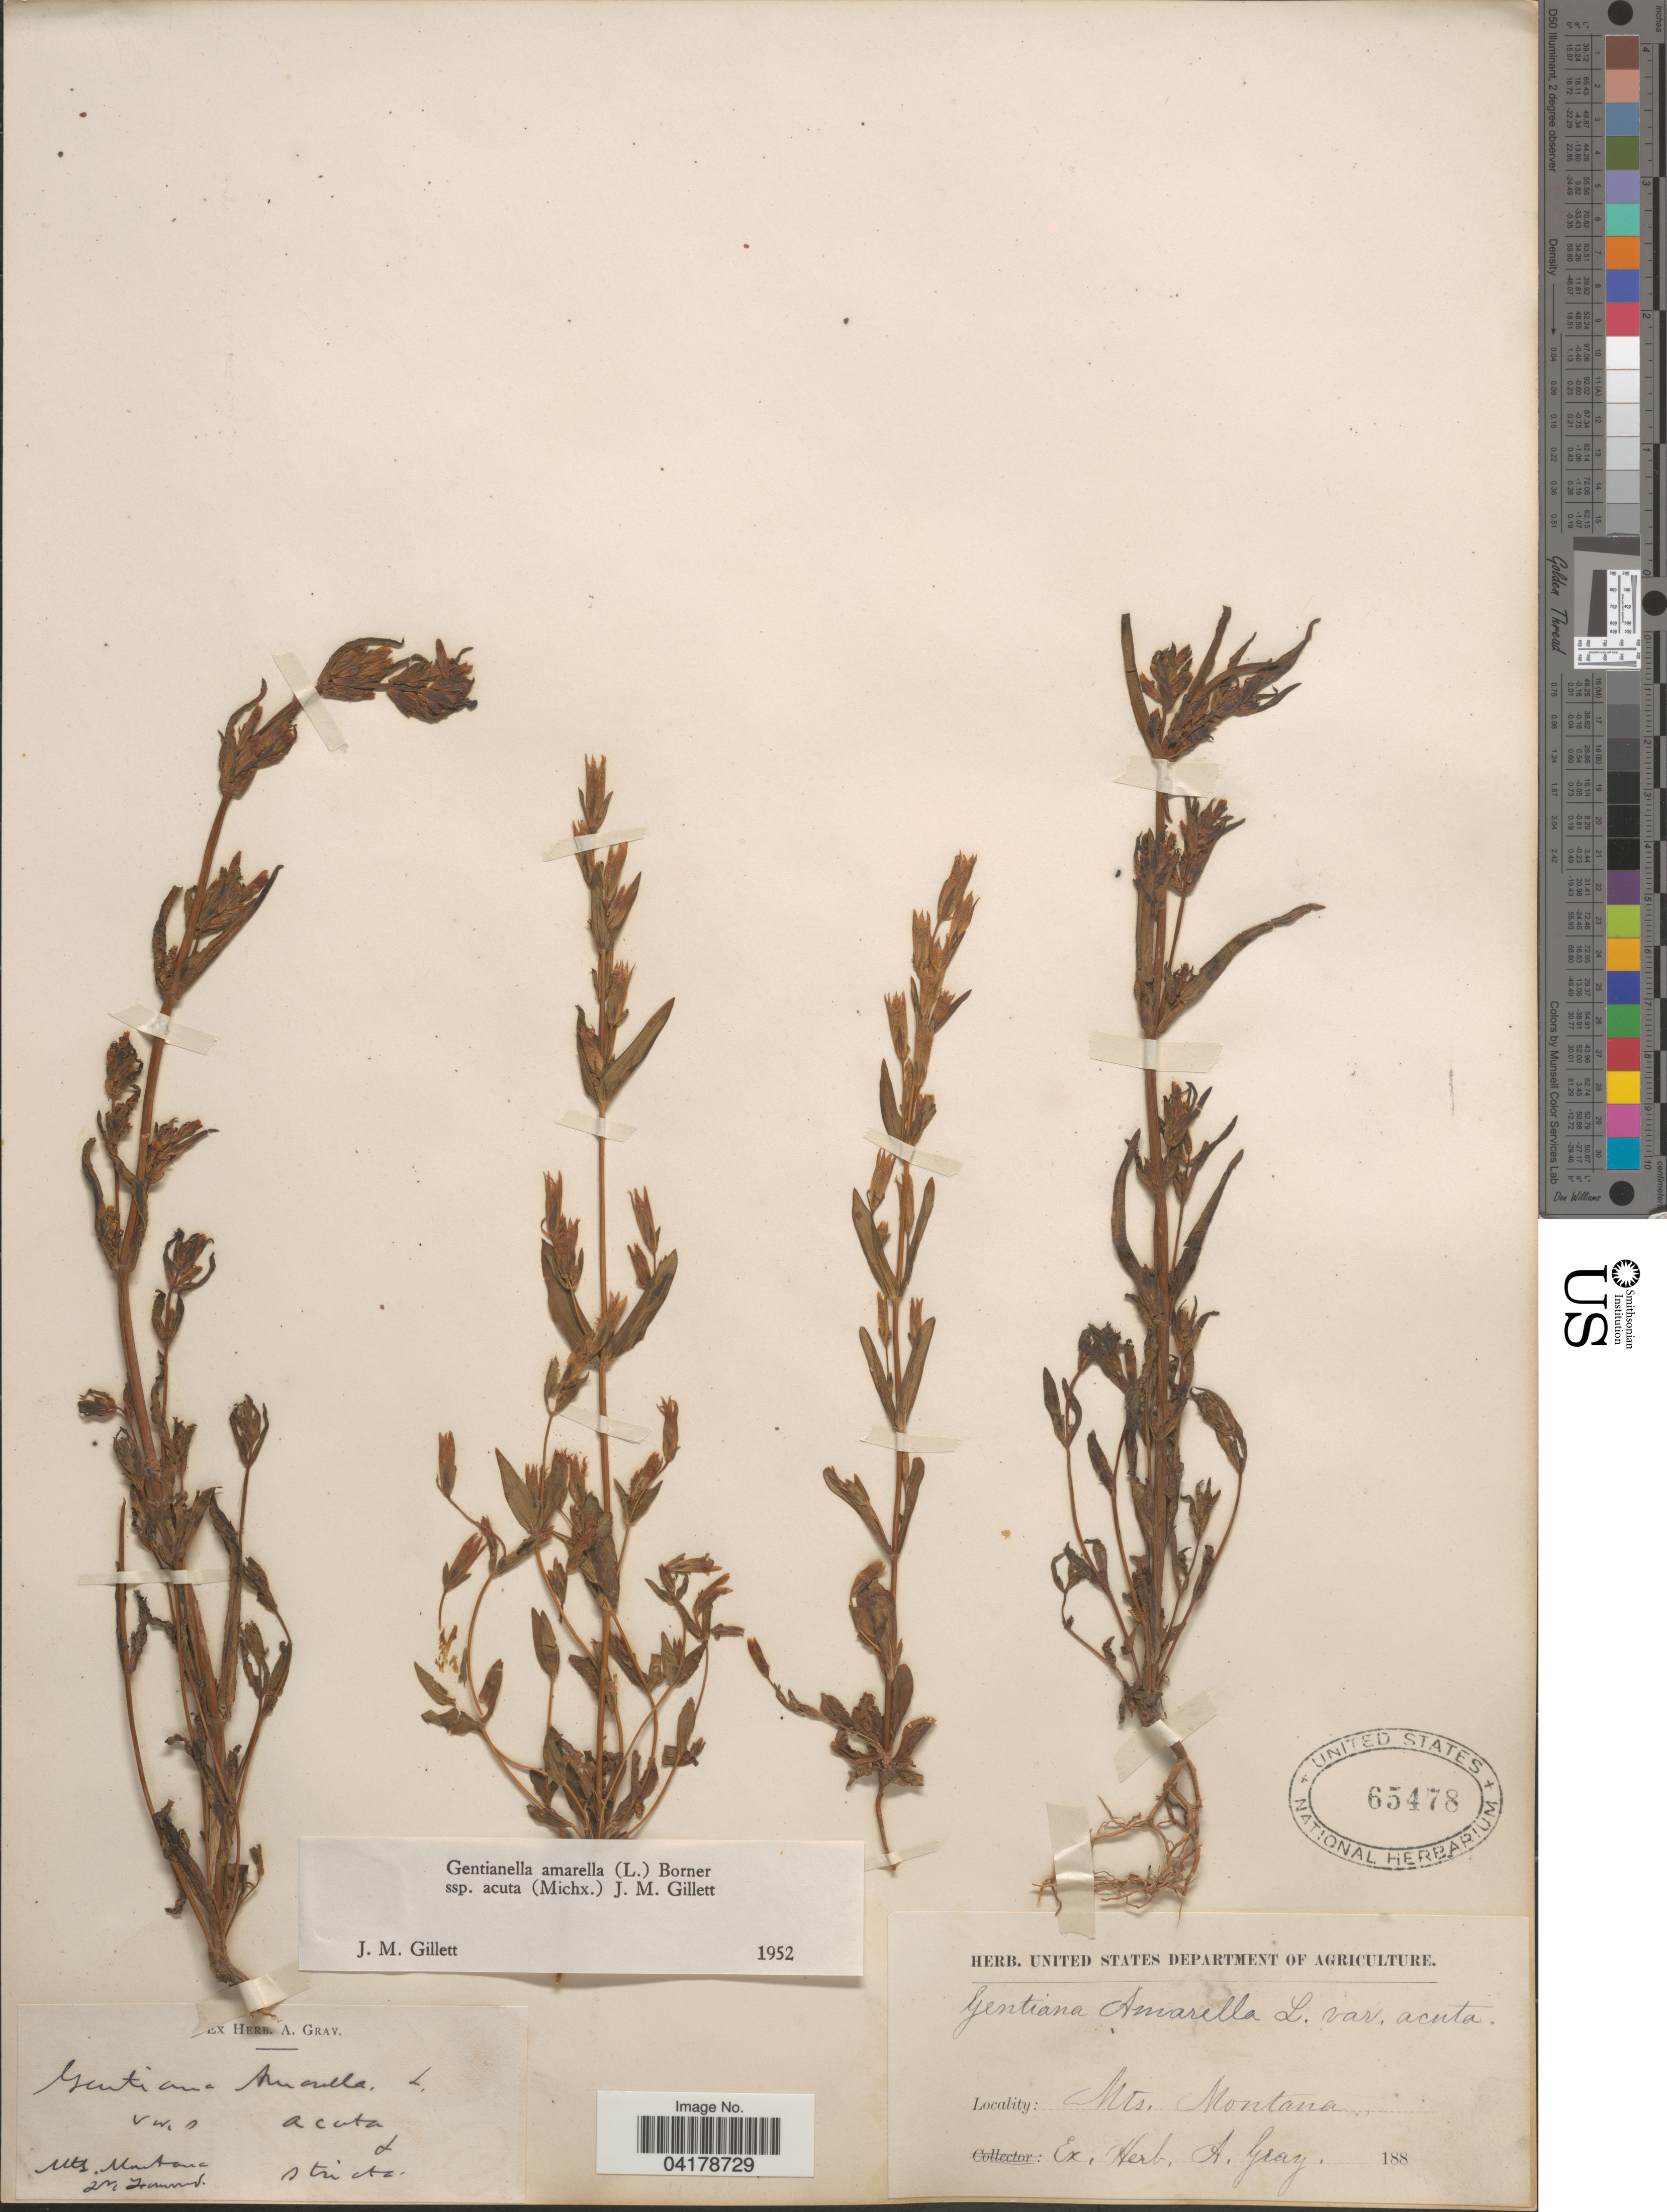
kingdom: Plantae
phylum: Tracheophyta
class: Magnoliopsida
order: Gentianales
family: Gentianaceae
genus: Gentianella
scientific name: Gentianella amarella subsp. acuta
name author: (Michx.) J.M. Gillett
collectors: ex Herb. A. Gray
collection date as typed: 188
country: United States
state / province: Montana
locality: Mts. Montana.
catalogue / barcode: US 65478